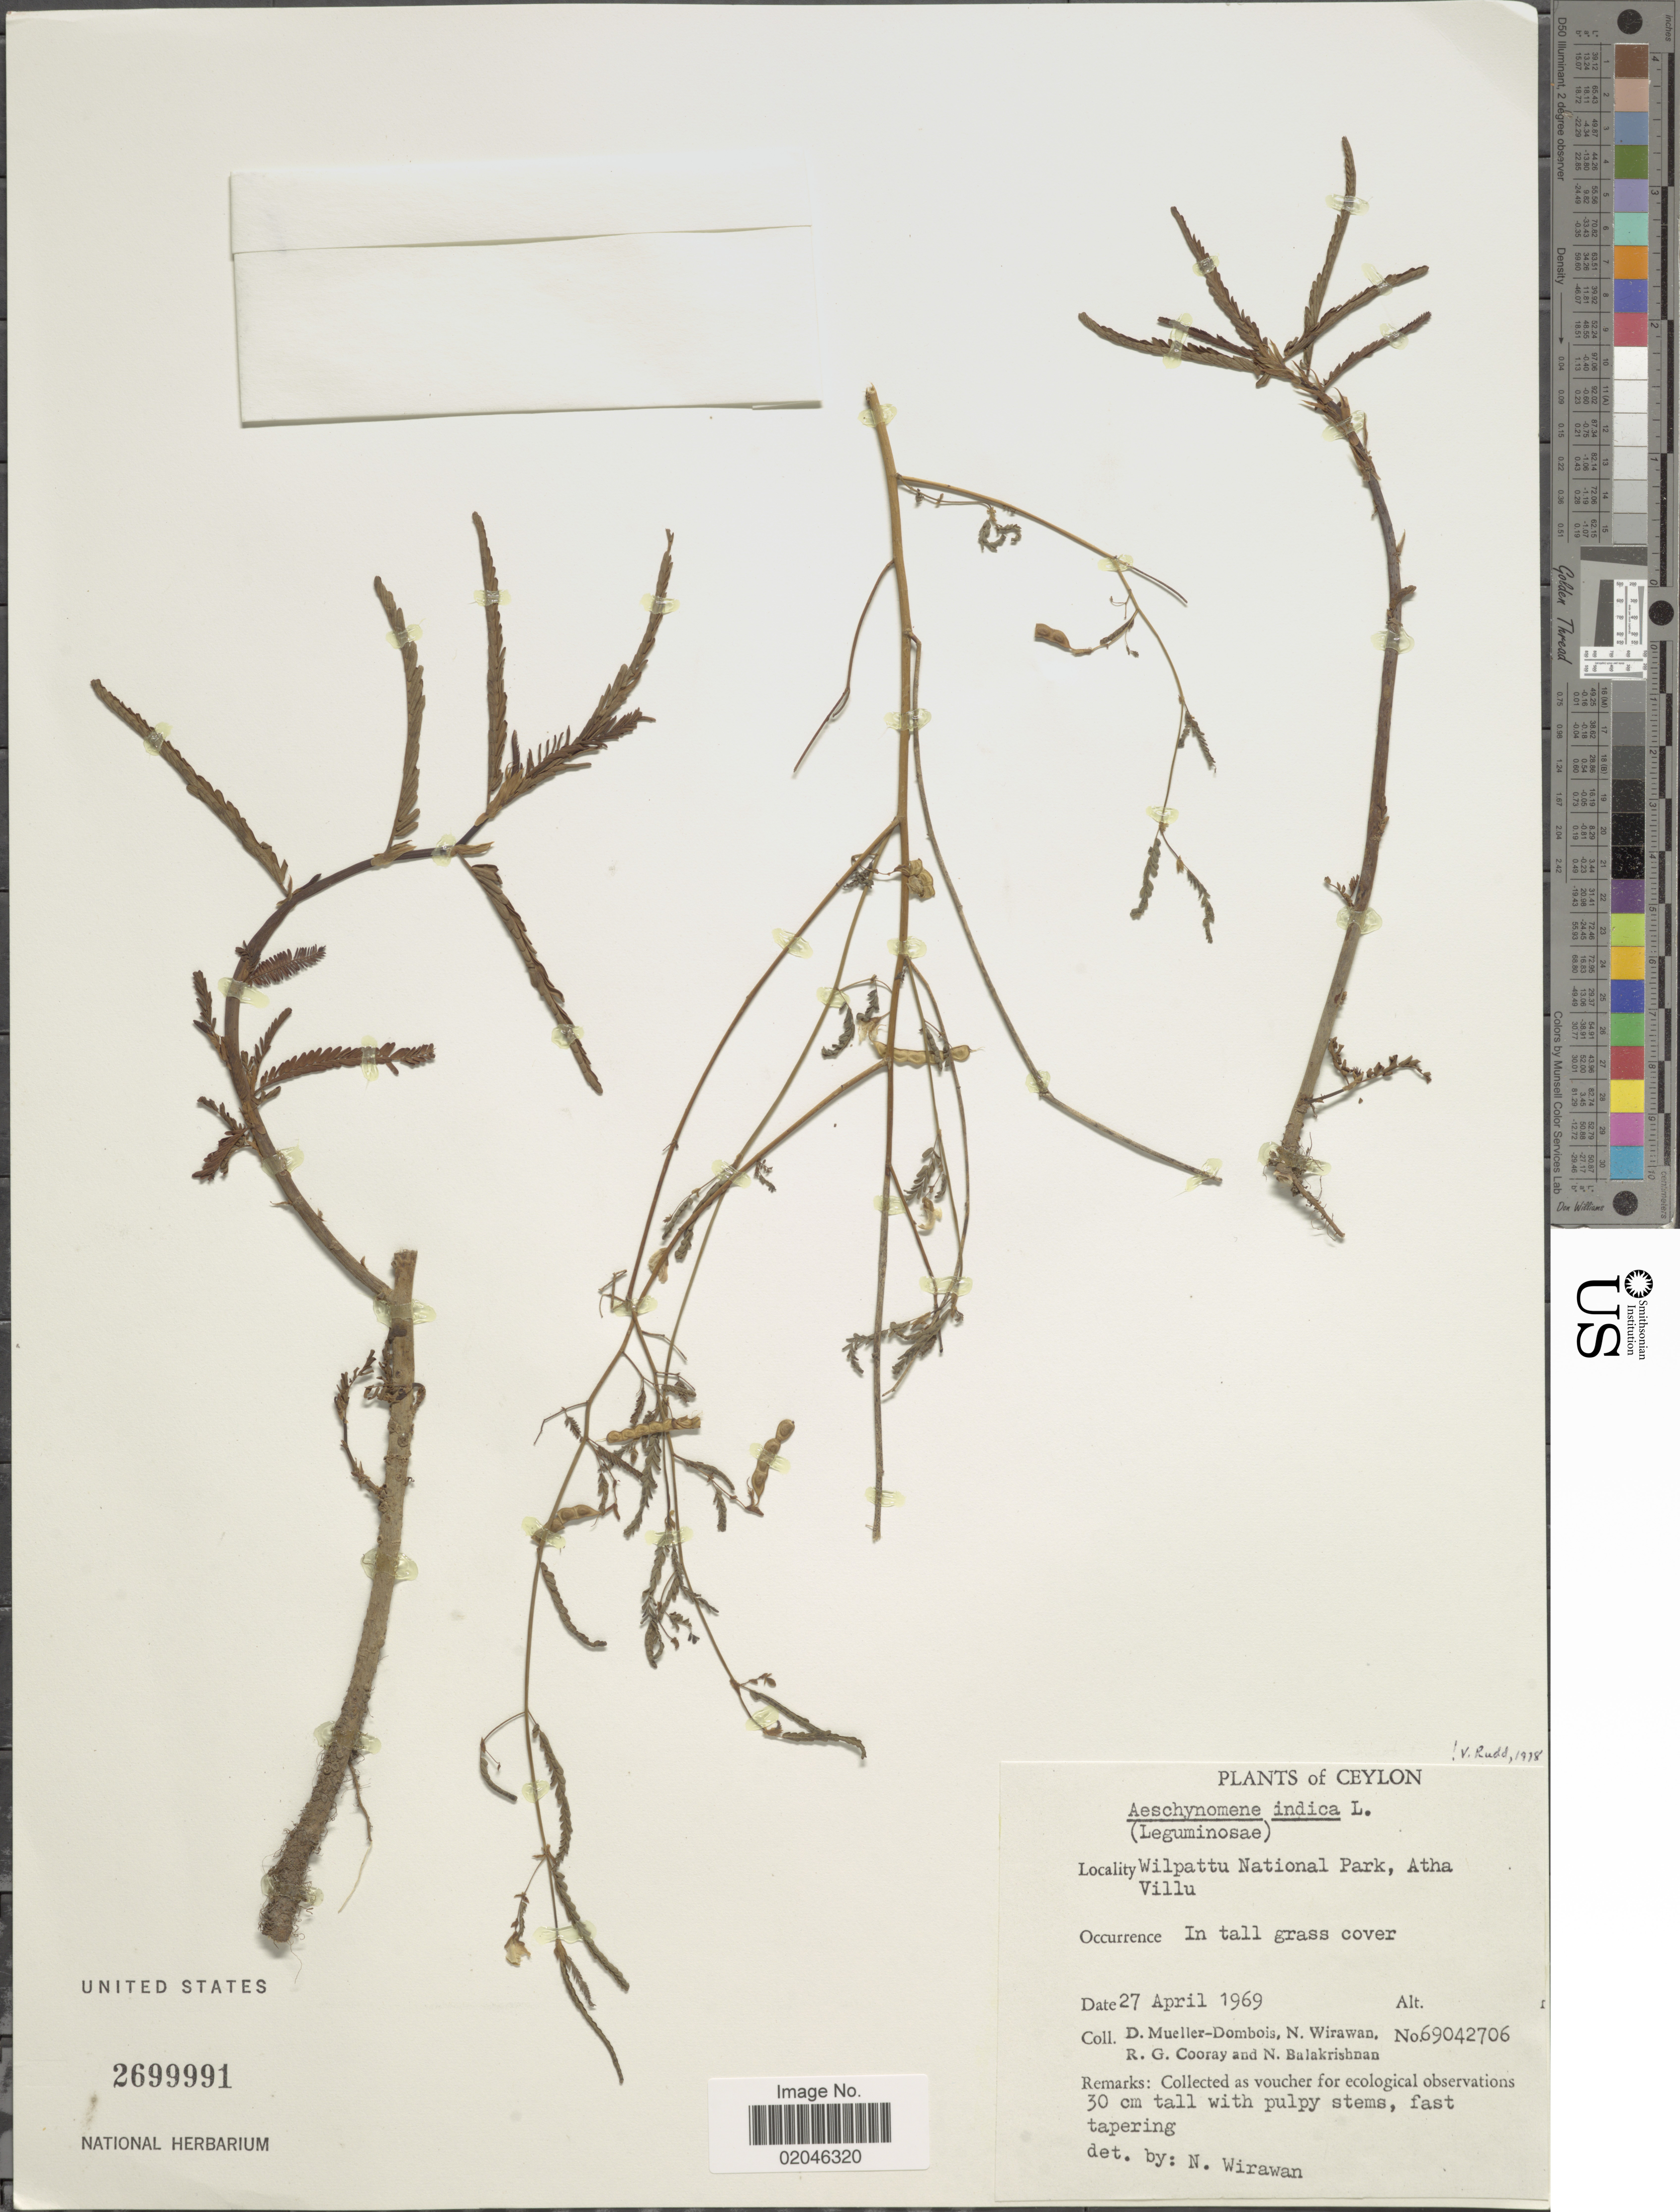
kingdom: Plantae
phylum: Tracheophyta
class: Magnoliopsida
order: Fabales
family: Fabaceae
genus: Aeschynomene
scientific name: Aeschynomene indica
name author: L.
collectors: D. Mueller-Dombois, R. Cooray & N. Balakrishnan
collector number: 69042706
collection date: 1969-04-27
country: Sri Lanka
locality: Ceylon, Wilpattu National Park, Atha Villu.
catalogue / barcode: US 2699991